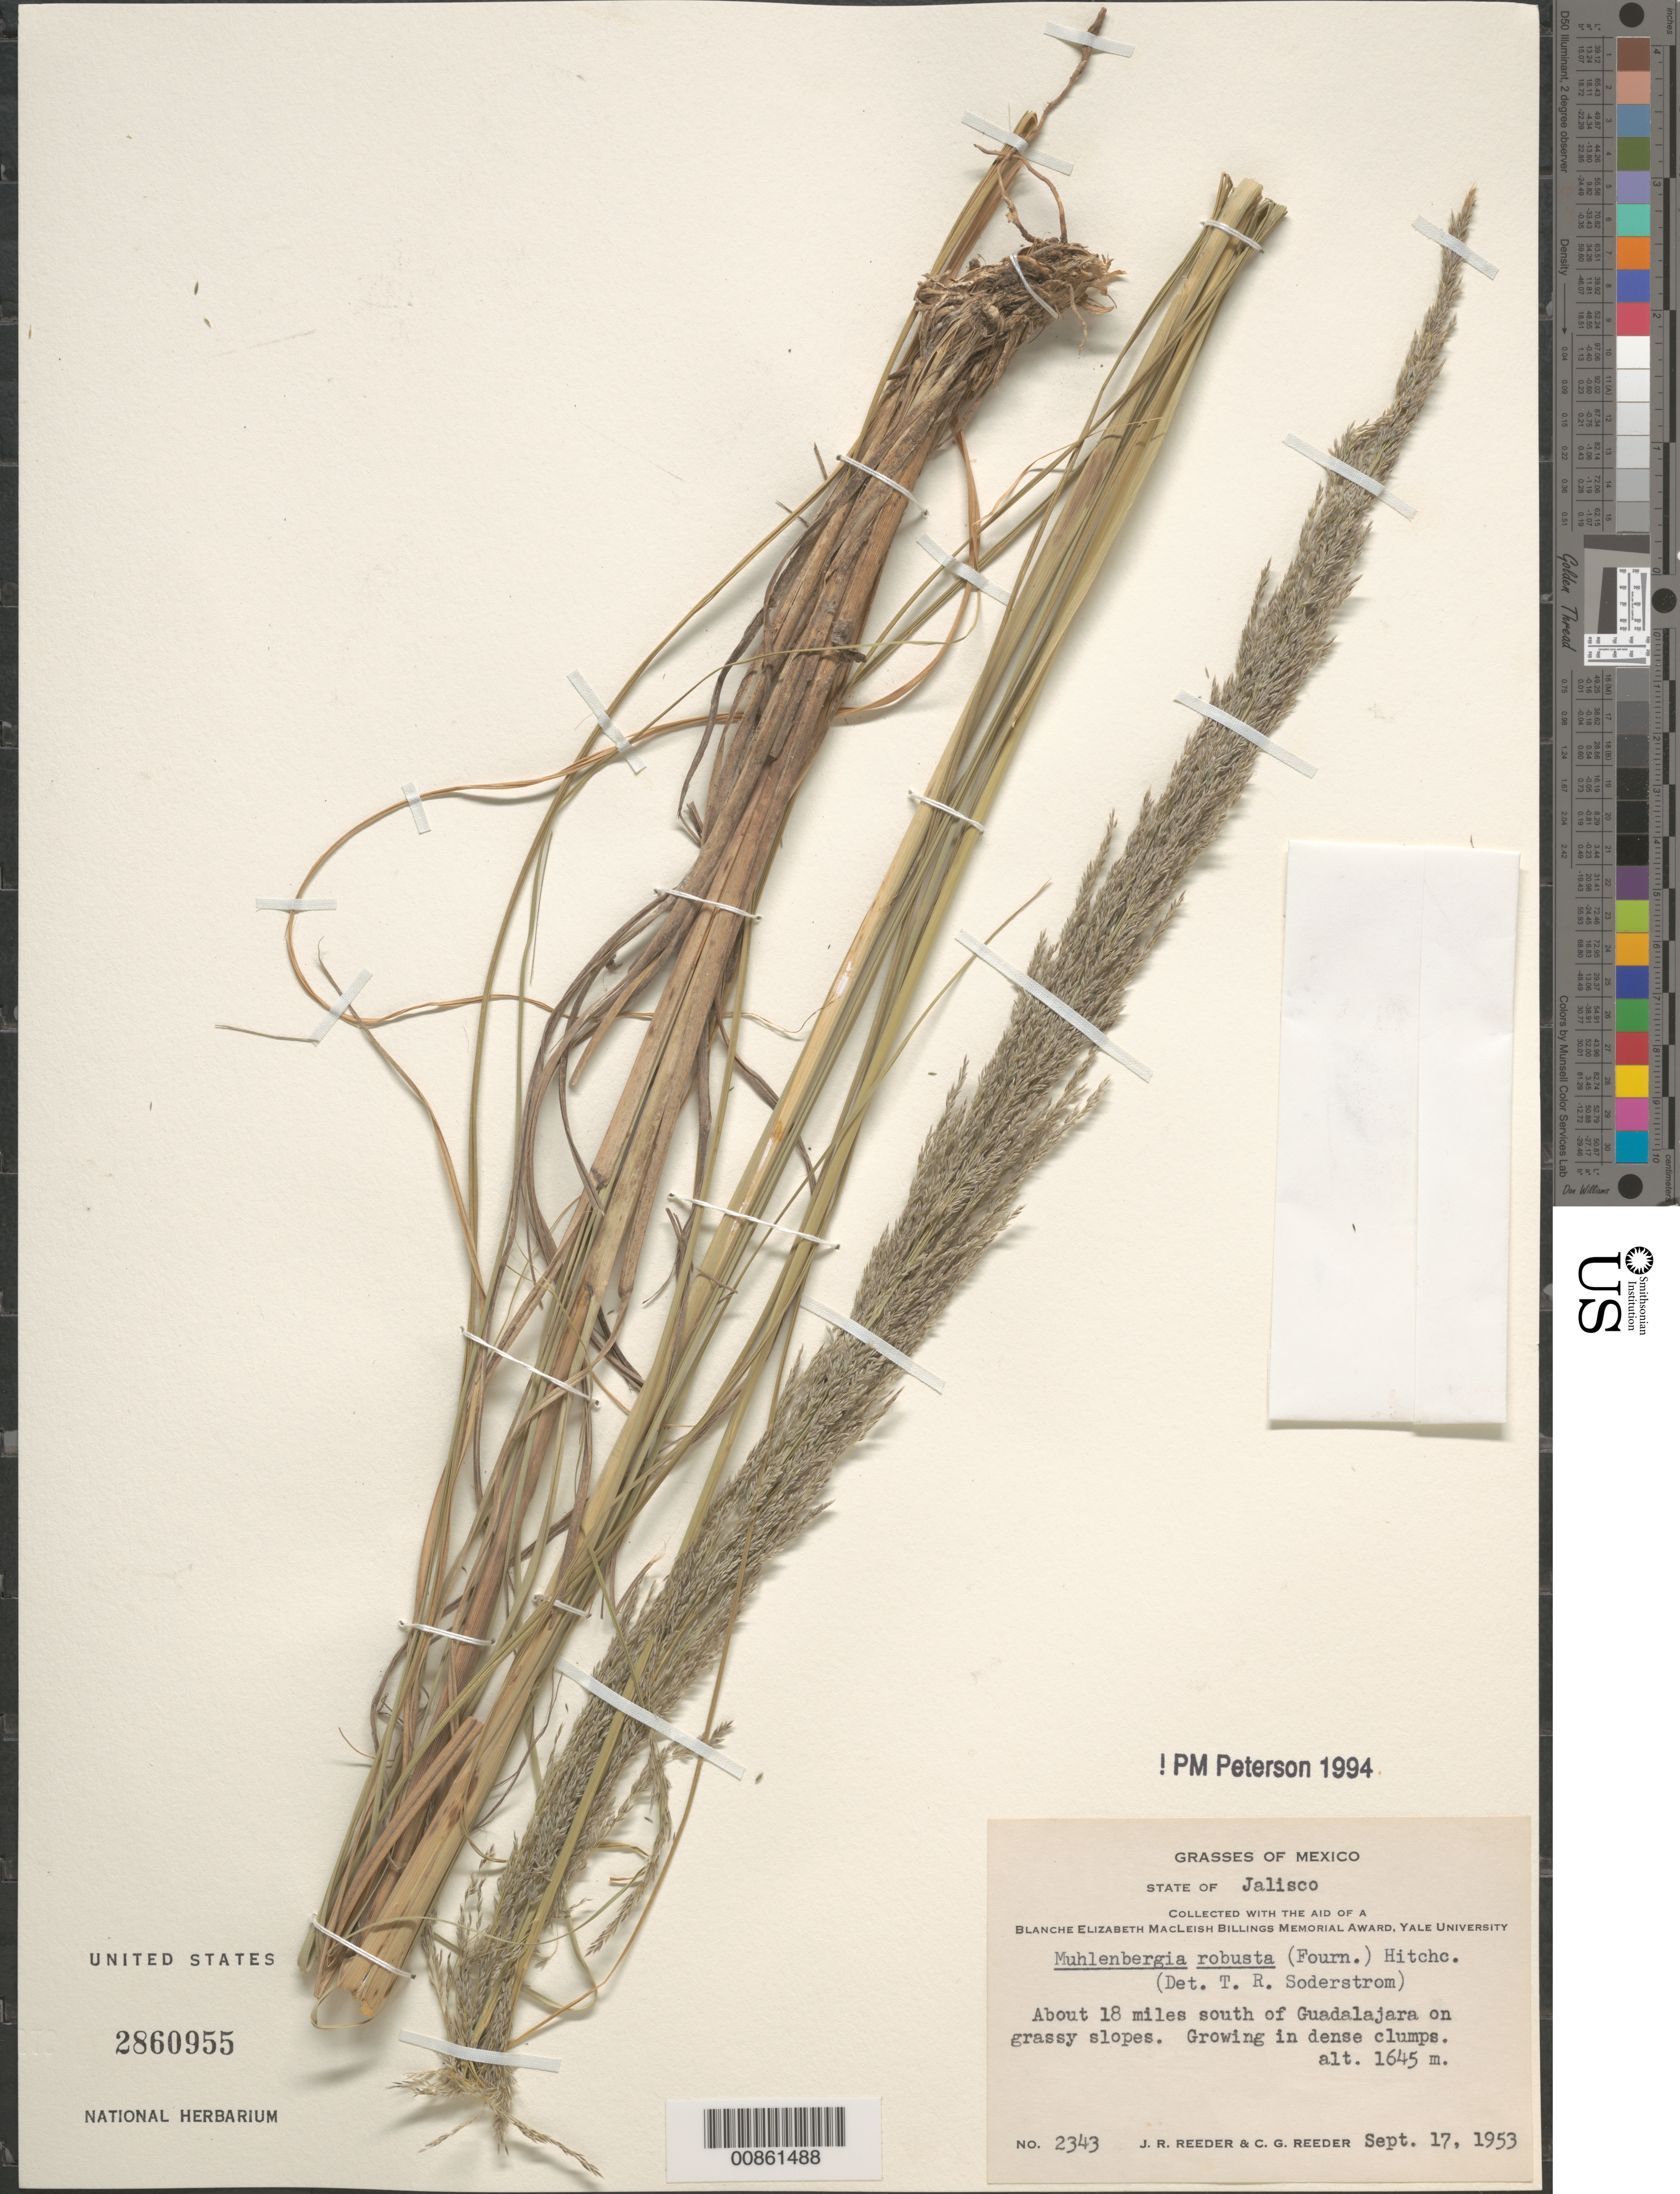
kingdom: Plantae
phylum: Tracheophyta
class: Liliopsida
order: Poales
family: Poaceae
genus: Muhlenbergia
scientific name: Muhlenbergia robusta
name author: (E. Fourn.) Hitchc.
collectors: J. R. Reeder & C. G. Reeder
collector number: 2343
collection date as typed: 17 Sep 1953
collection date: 1953-09-17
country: Mexico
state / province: Jalisco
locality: About 18 mi S of Guadalajara, Jal.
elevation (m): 1645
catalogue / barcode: US 2860955